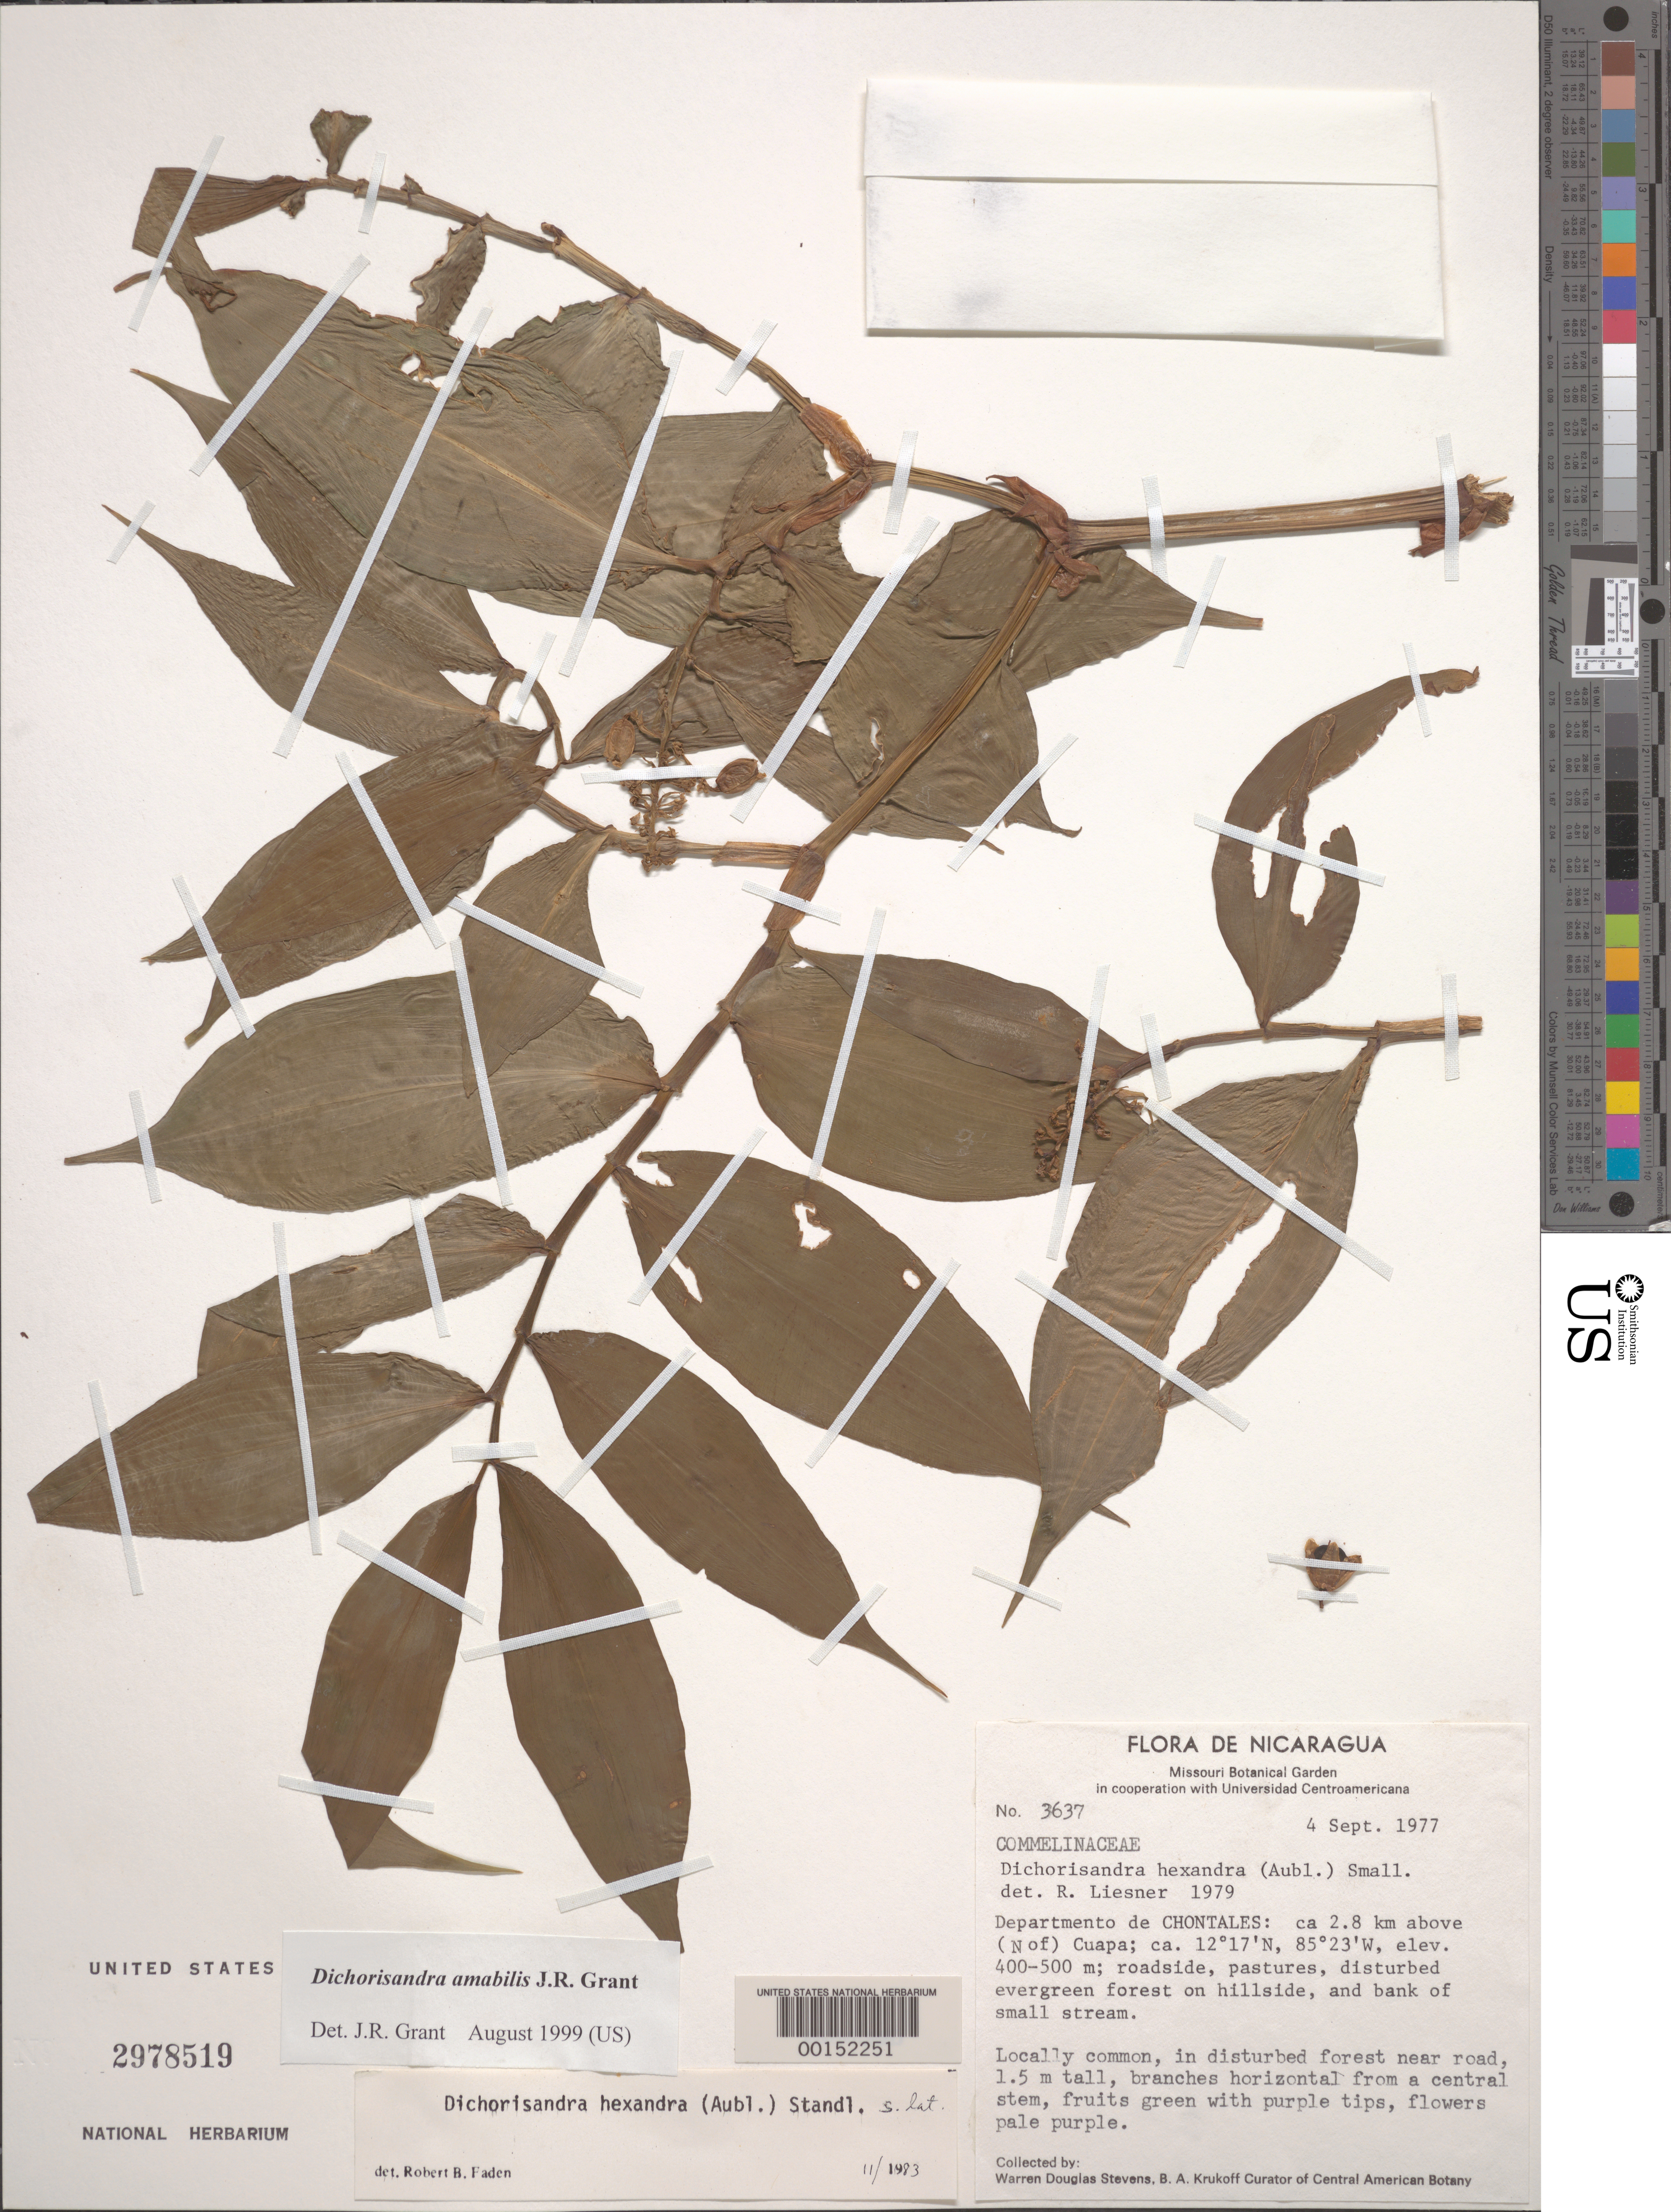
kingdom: Plantae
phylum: Tracheophyta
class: Liliopsida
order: Commelinales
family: Commelinaceae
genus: Dichorisandra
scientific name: Dichorisandra hexandra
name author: (Aubl.) Standl.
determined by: Faden, Robert B., (US), Smithsonian Institution - National Museum of Natural History (UNITED STATES)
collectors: W. D. Stevens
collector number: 3637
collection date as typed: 04 Sep 1977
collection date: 1977-09-04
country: Nicaragua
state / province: Chontales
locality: Above cuapa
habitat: Roadside pastures, stream bank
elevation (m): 400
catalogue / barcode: US 2978519